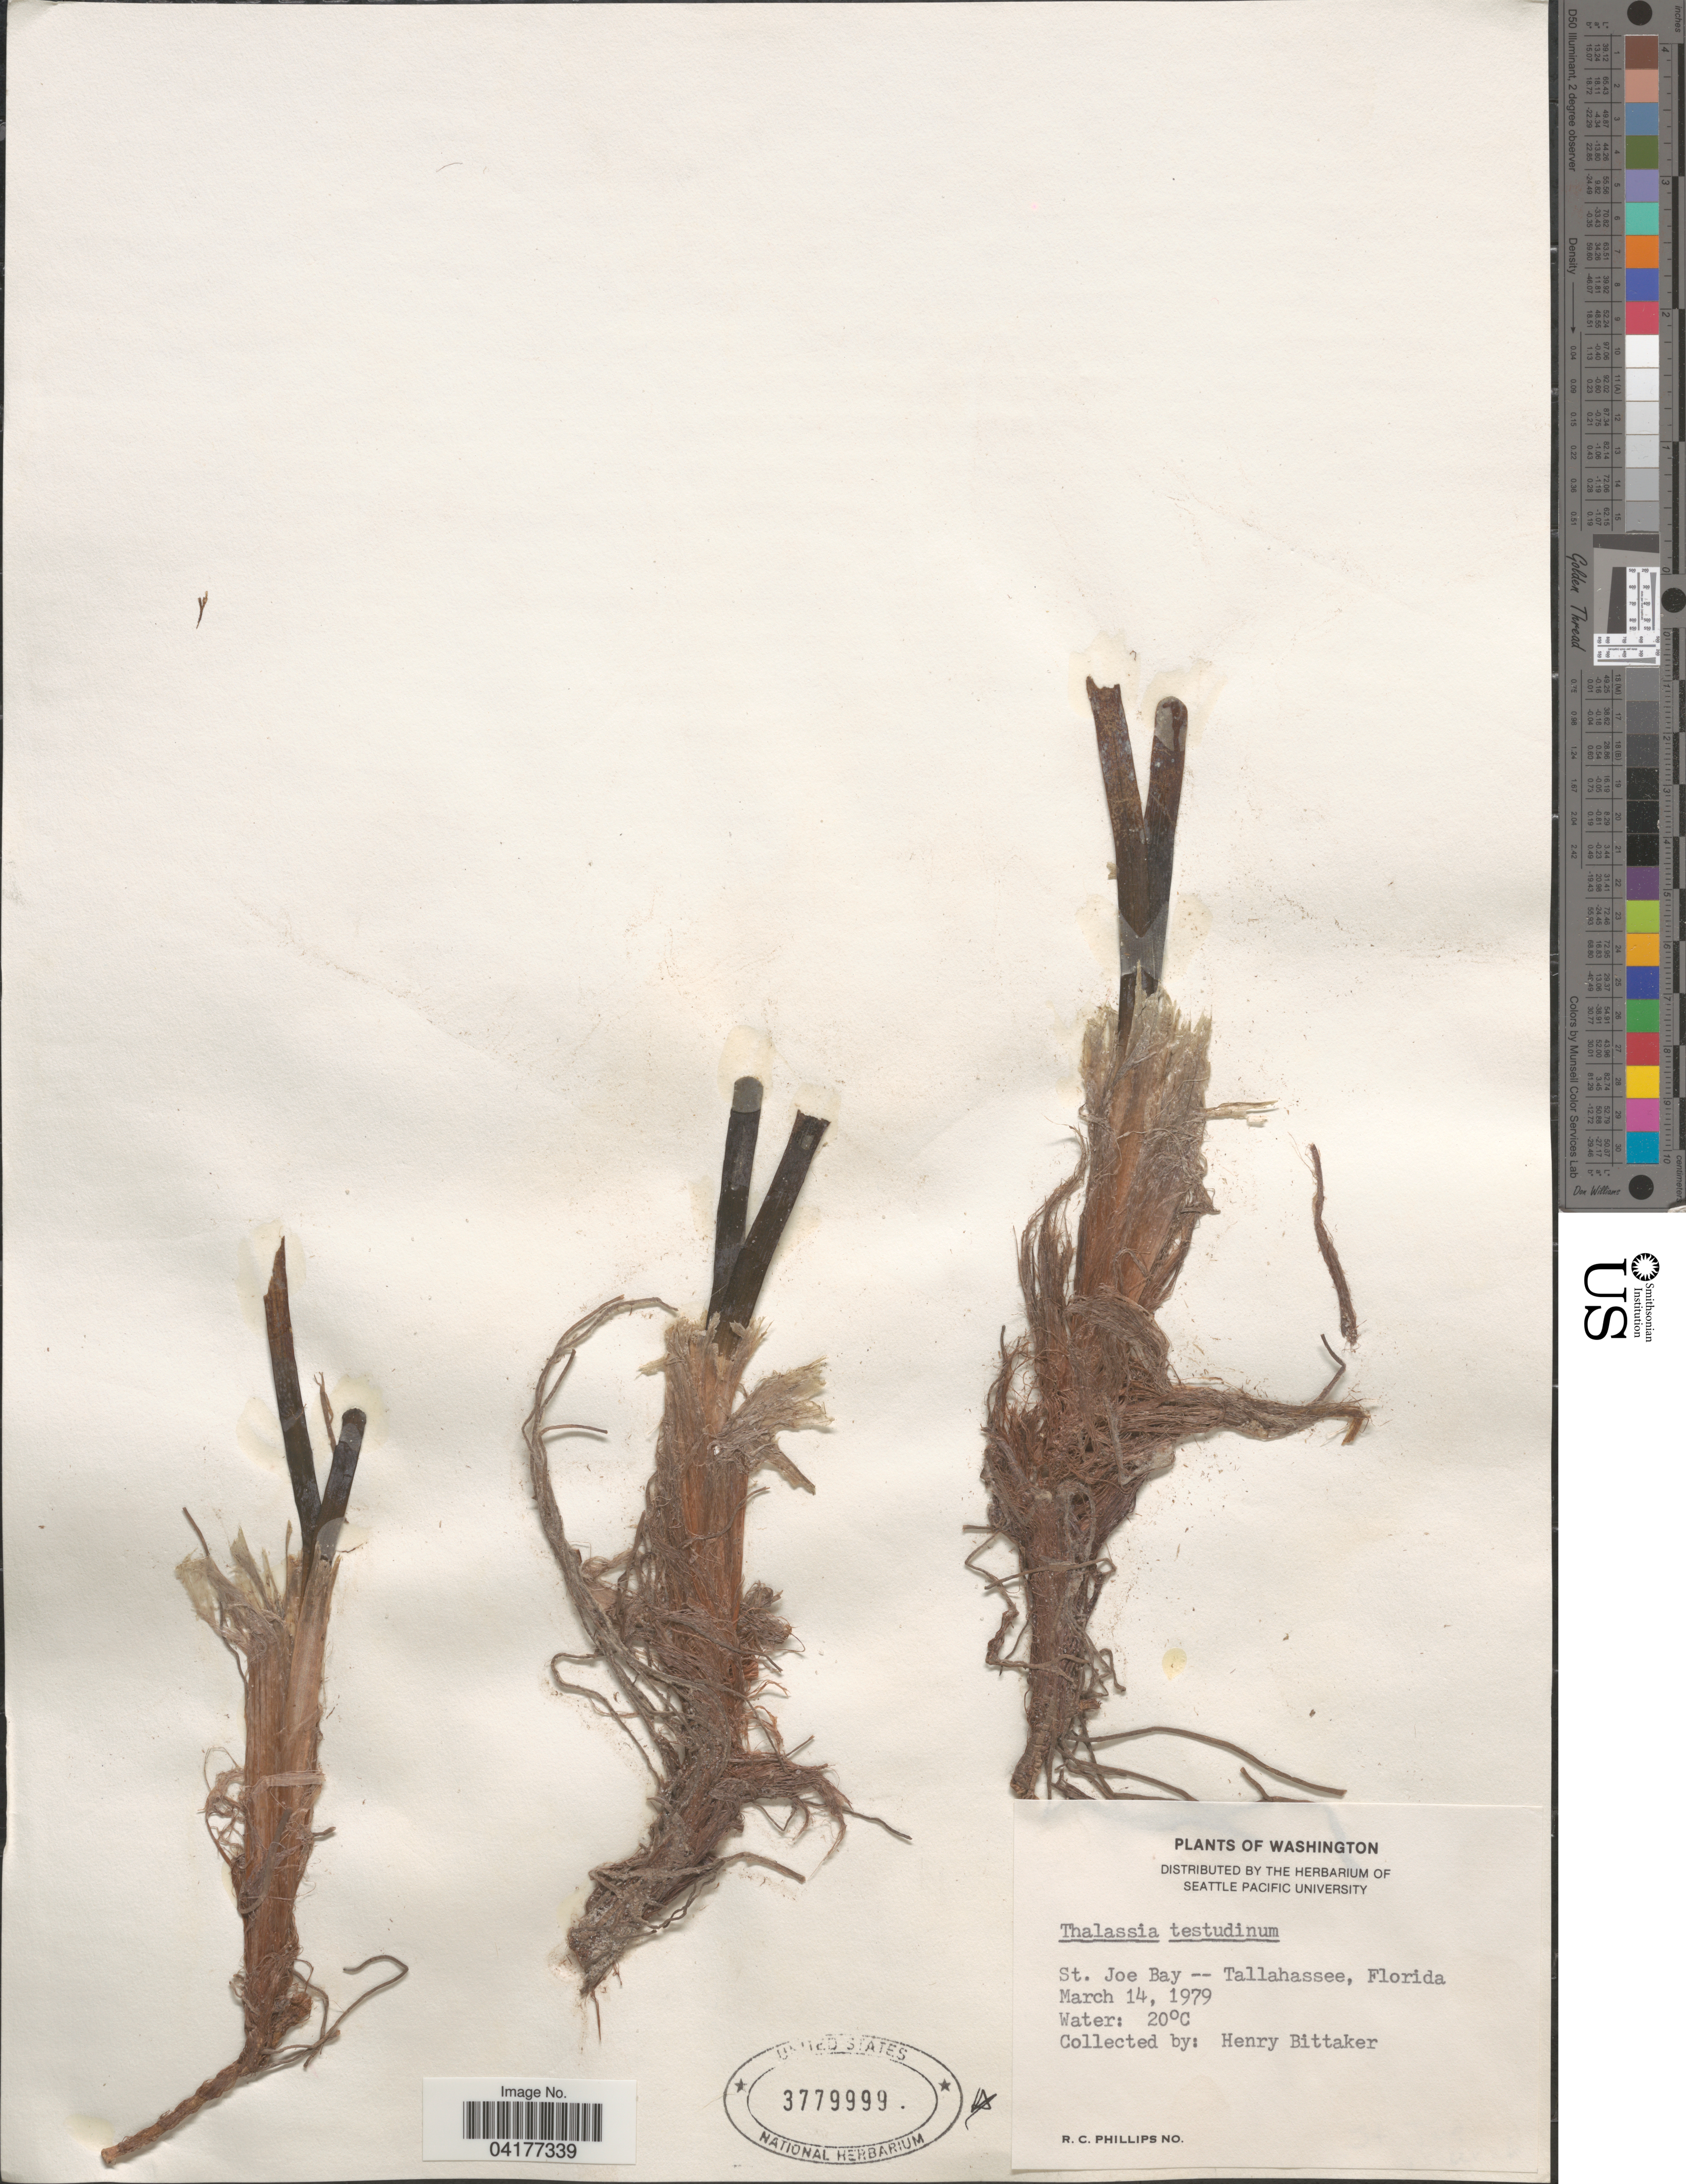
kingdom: Plantae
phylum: Tracheophyta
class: Liliopsida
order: Alismatales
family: Hydrocharitaceae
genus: Thalassia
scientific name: Thalassia testudinum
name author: Banks & Sol. ex K.D. Koenig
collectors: H. Bittaker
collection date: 1979-03-14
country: United States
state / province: Florida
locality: St. Joe Bay -- Tallahassee.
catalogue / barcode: US 3779999